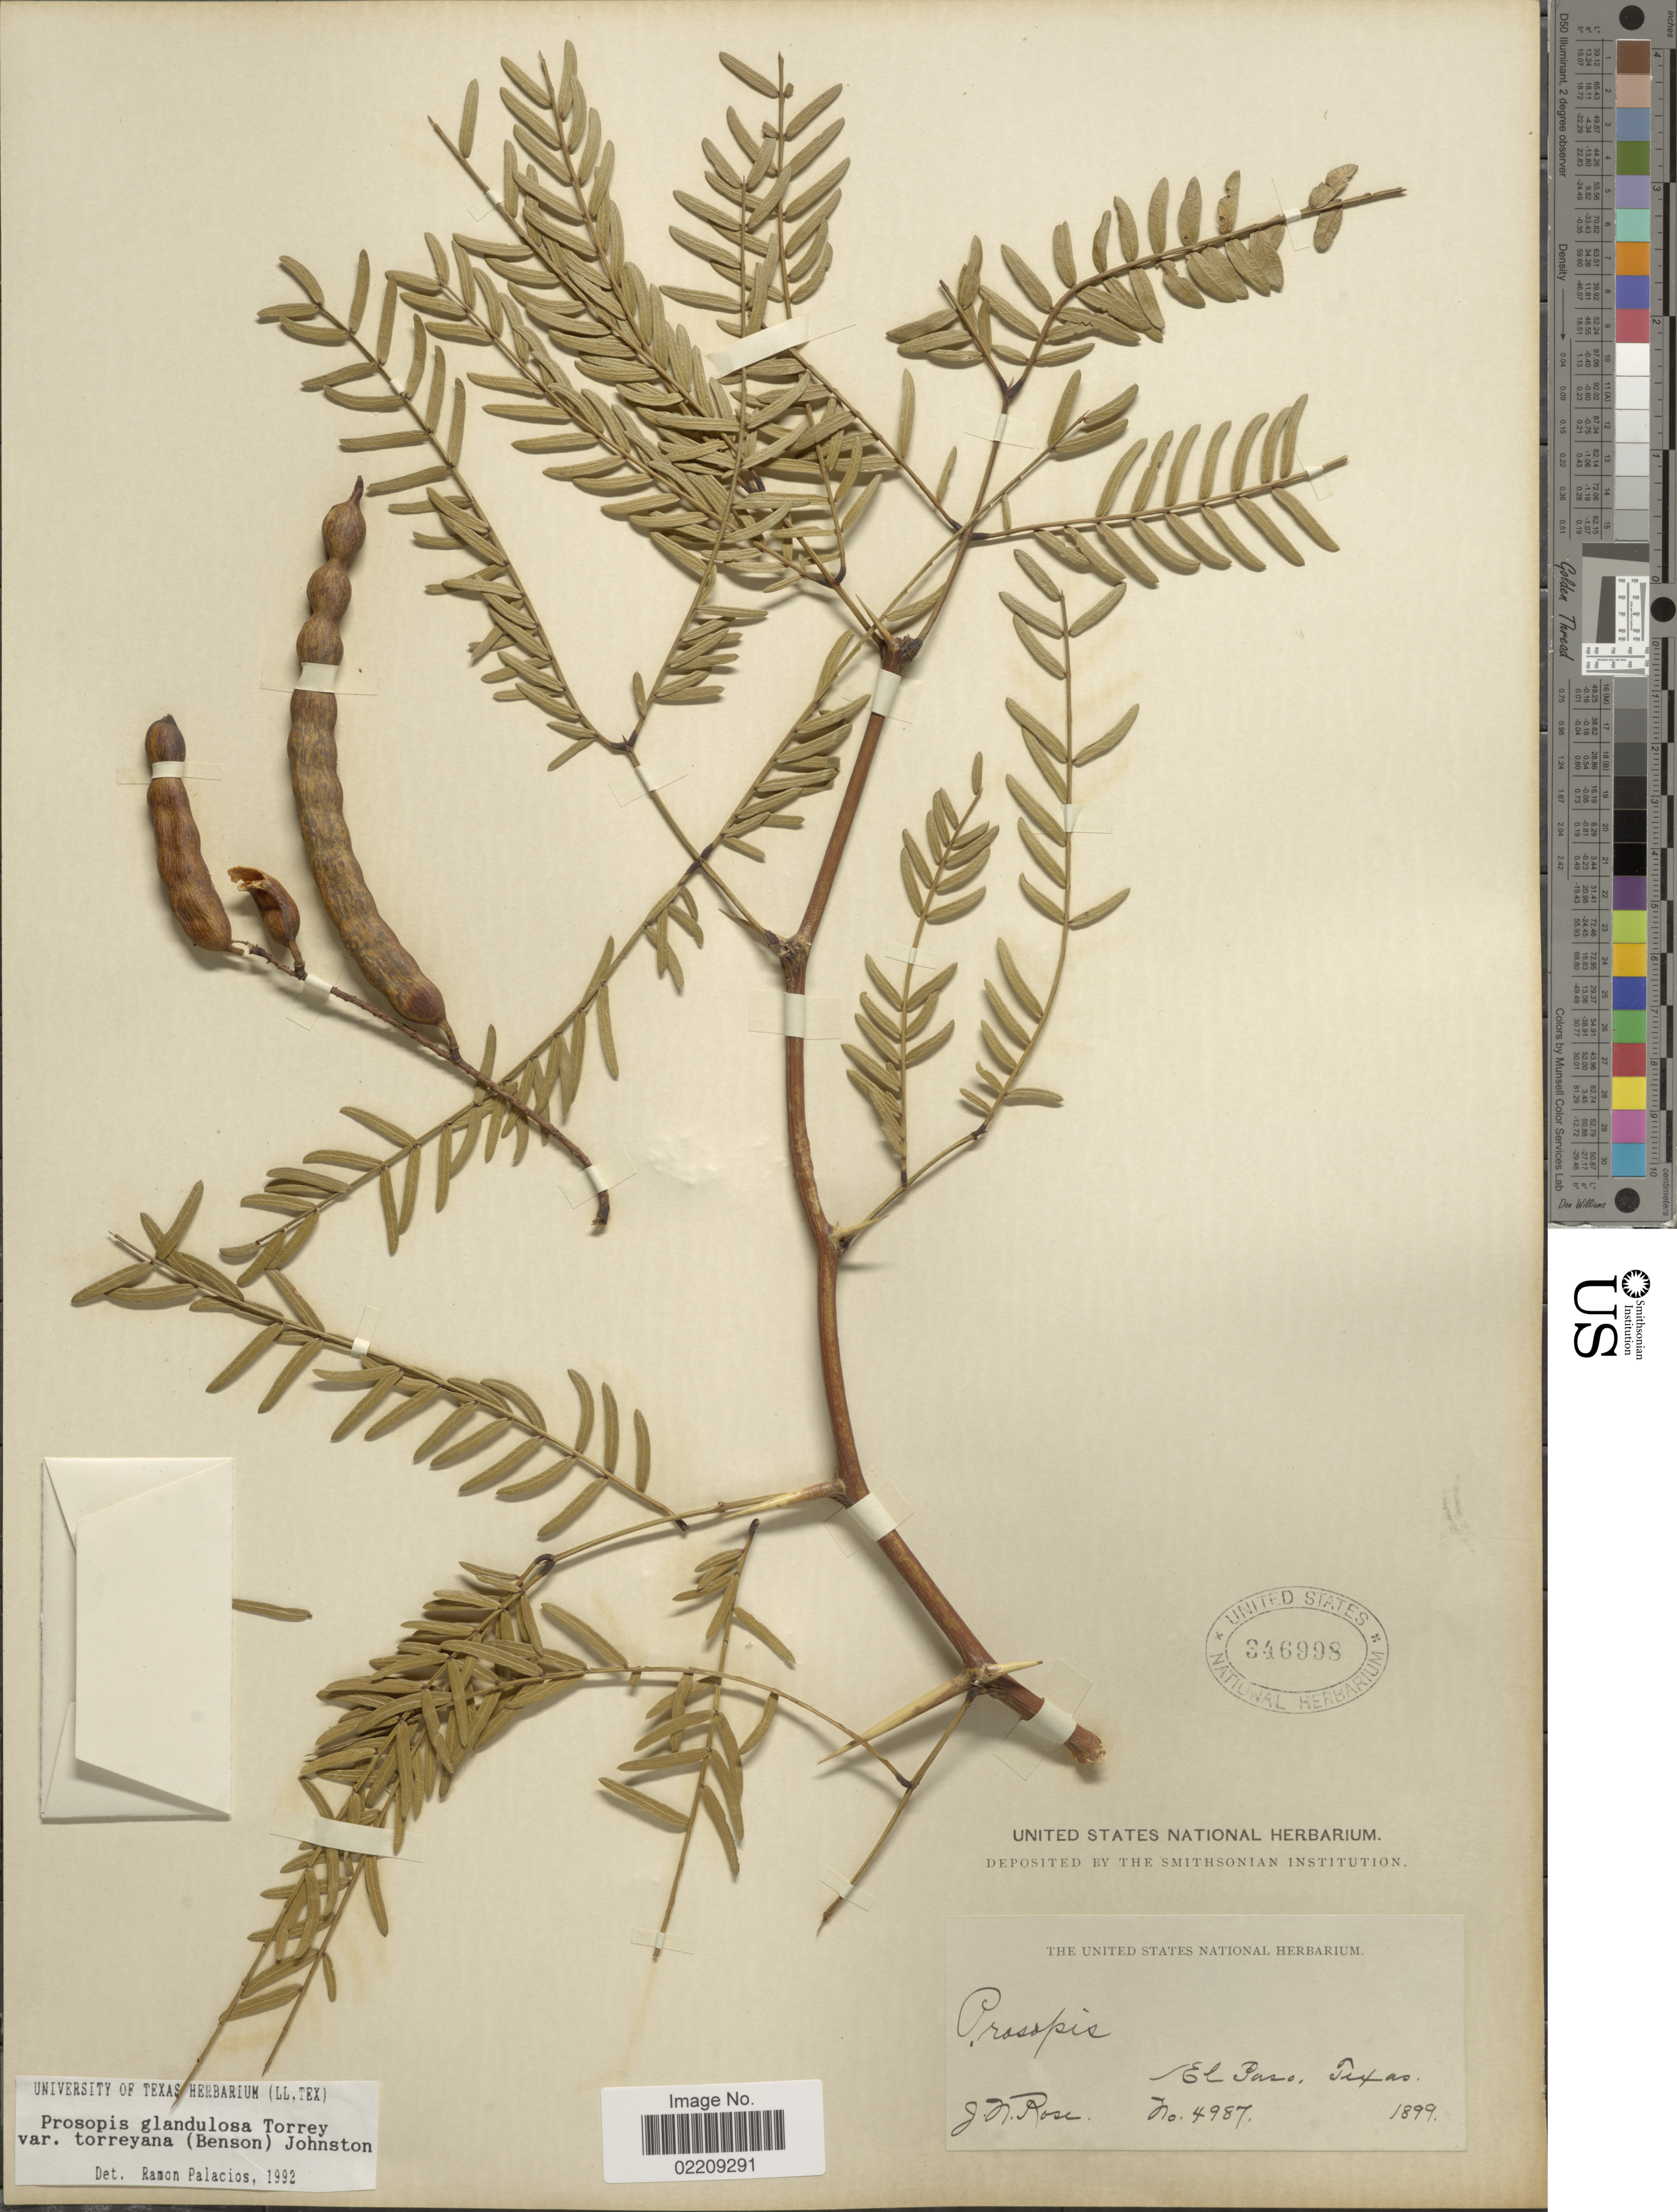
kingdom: Plantae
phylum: Tracheophyta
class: Magnoliopsida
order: Fabales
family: Fabaceae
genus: Neltuma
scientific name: Neltuma odorata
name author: (Torr. & Frém.) C. E. Hughes & G.P. Lewis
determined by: Strong, Mark T., (BOT), Smithsonian Institution - National Museum of Natural History (UNITED STATES)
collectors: J. N. Rose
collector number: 4987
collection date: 1899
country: United States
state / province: Texas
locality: El Paso.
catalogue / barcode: US 346998